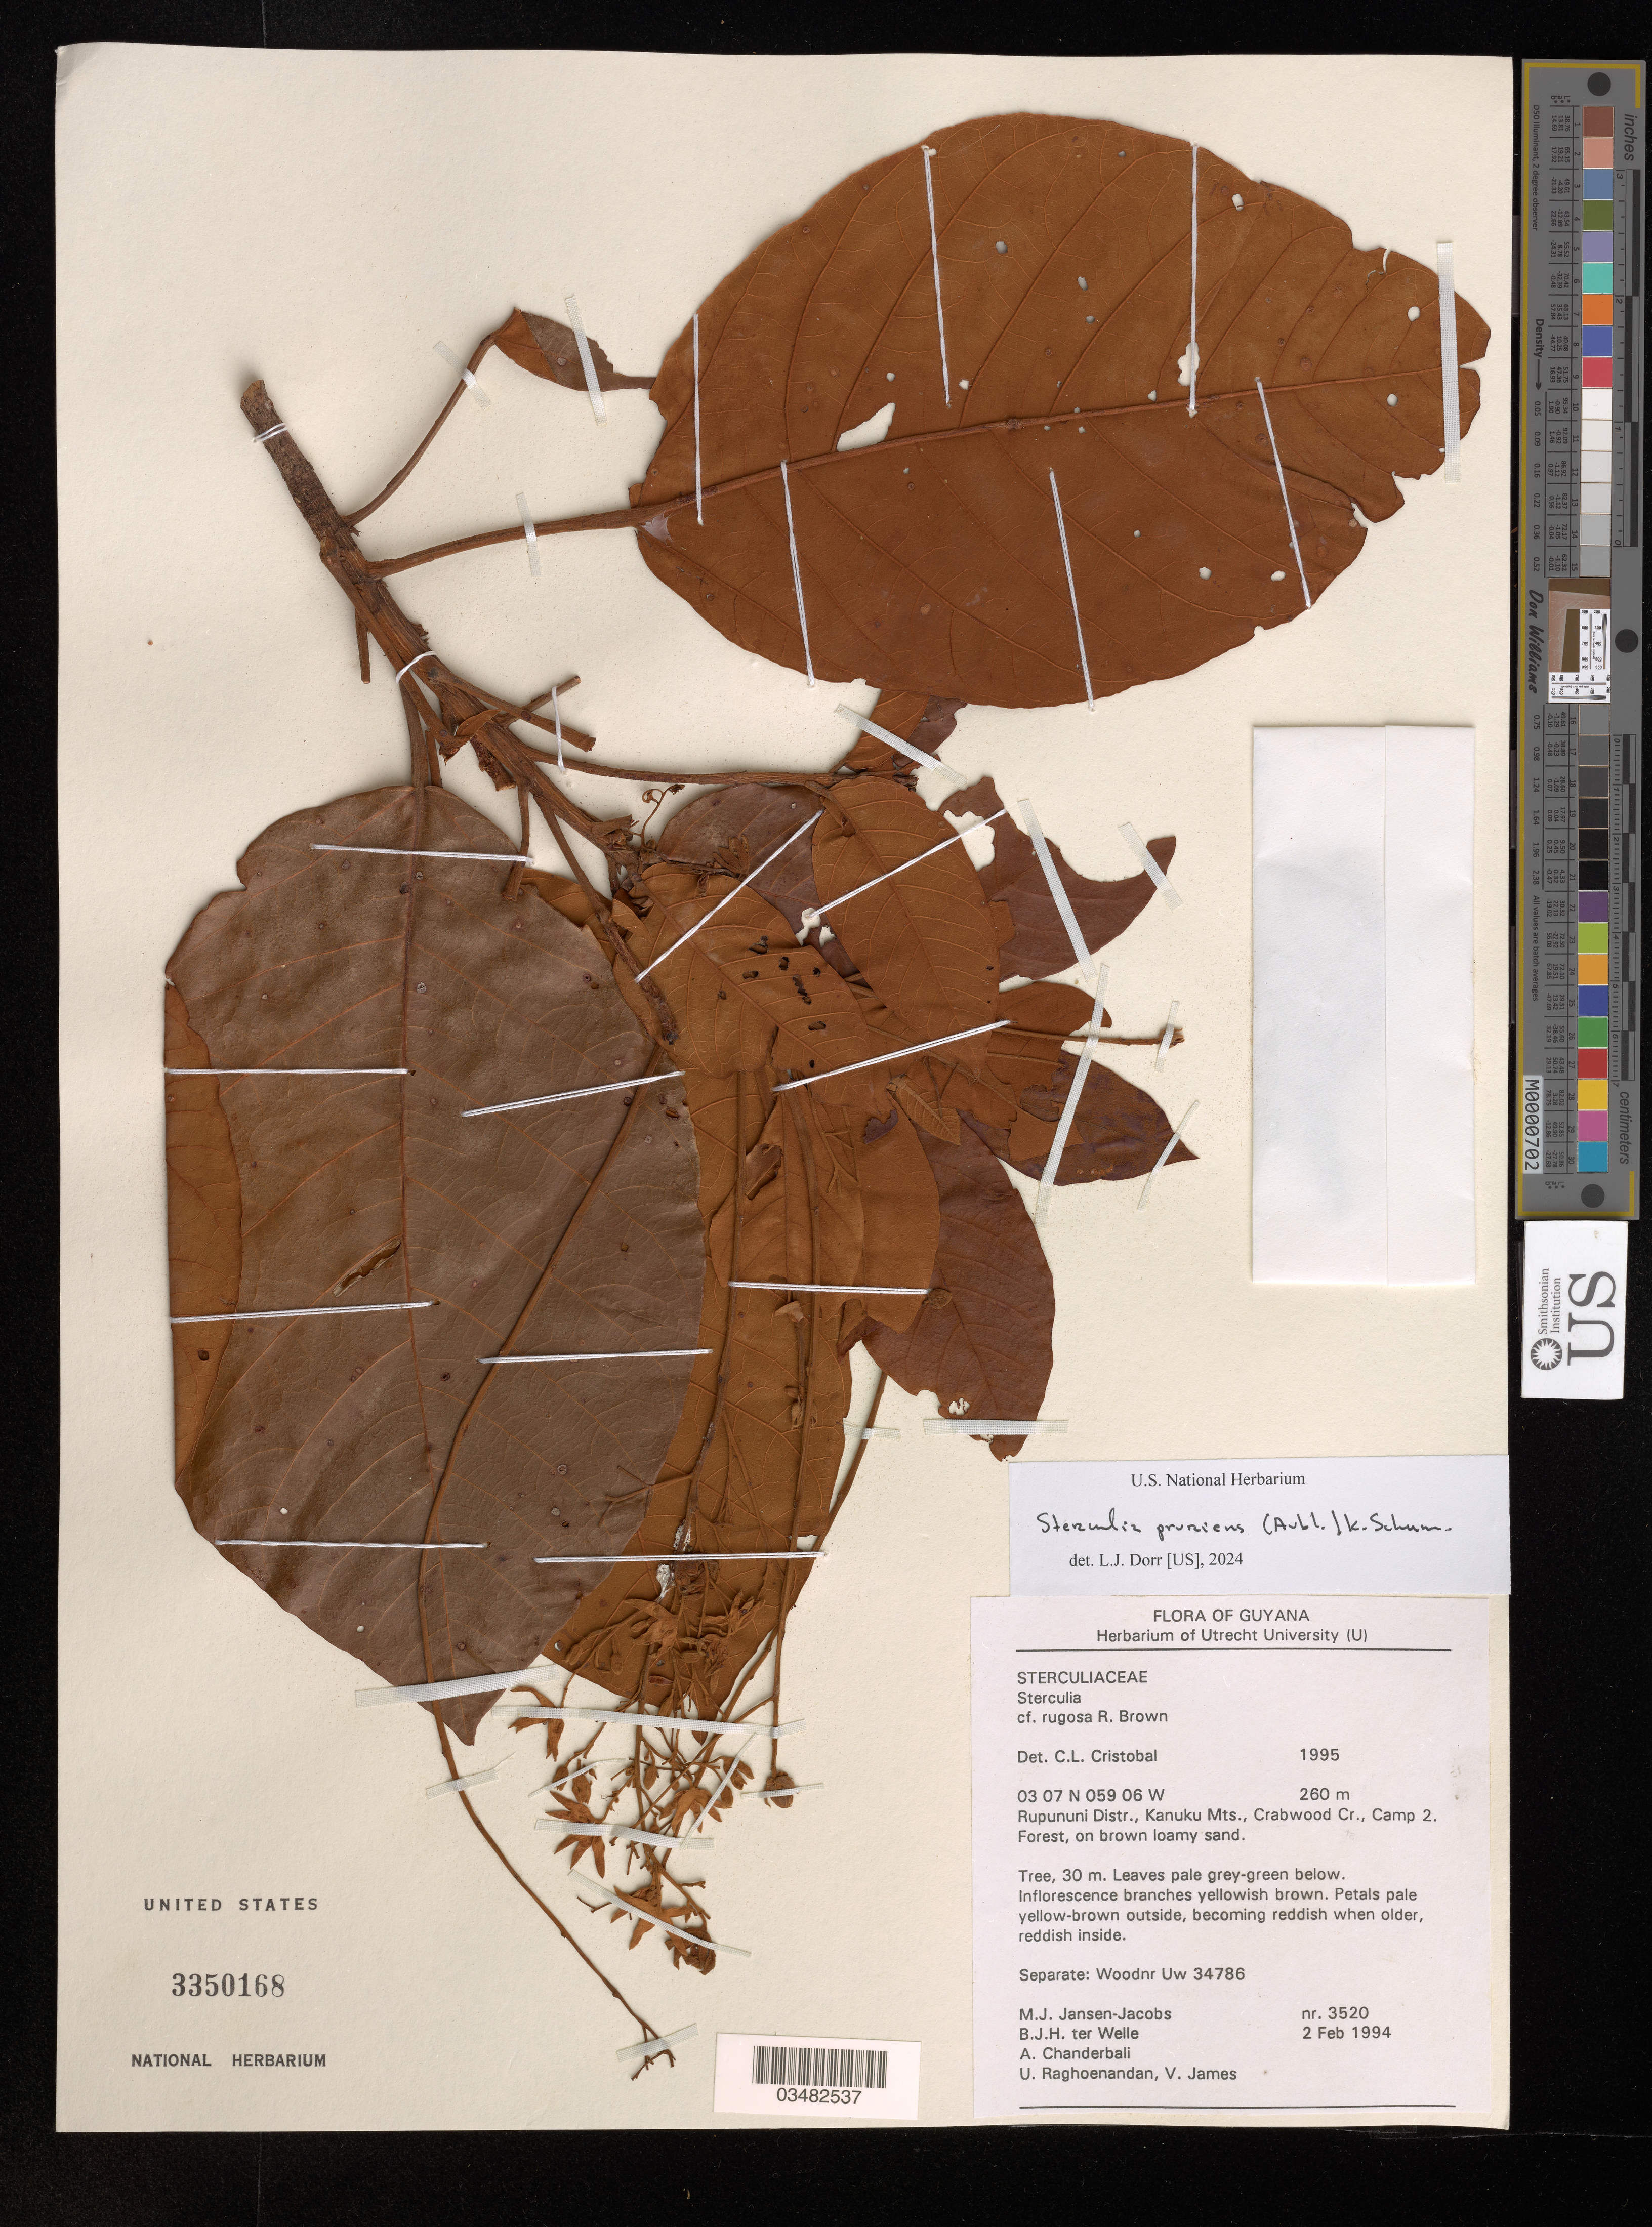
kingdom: Plantae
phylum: Tracheophyta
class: Magnoliopsida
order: Malvales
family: Malvaceae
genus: Sterculia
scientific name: Sterculia pruriens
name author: (Aubl.) K. Schum.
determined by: Dorr, Laurence J., Curator (BOT), Smithsonian Institution - National Museum of Natural History (UNITED STATES)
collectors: M. J. Jansen-Jacobs, B. Welle, A. S. Chanderbali, U. Raghoenandan & V. James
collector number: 3520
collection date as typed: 2-Feb-94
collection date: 1994-02-02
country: Guyana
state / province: U. Takutu-U. Essequibo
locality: Crabwood Cr., Camp 2, Kanuku Mts., Rupununi District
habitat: forest, on brown loamy sand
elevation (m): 260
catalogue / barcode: US 3350168